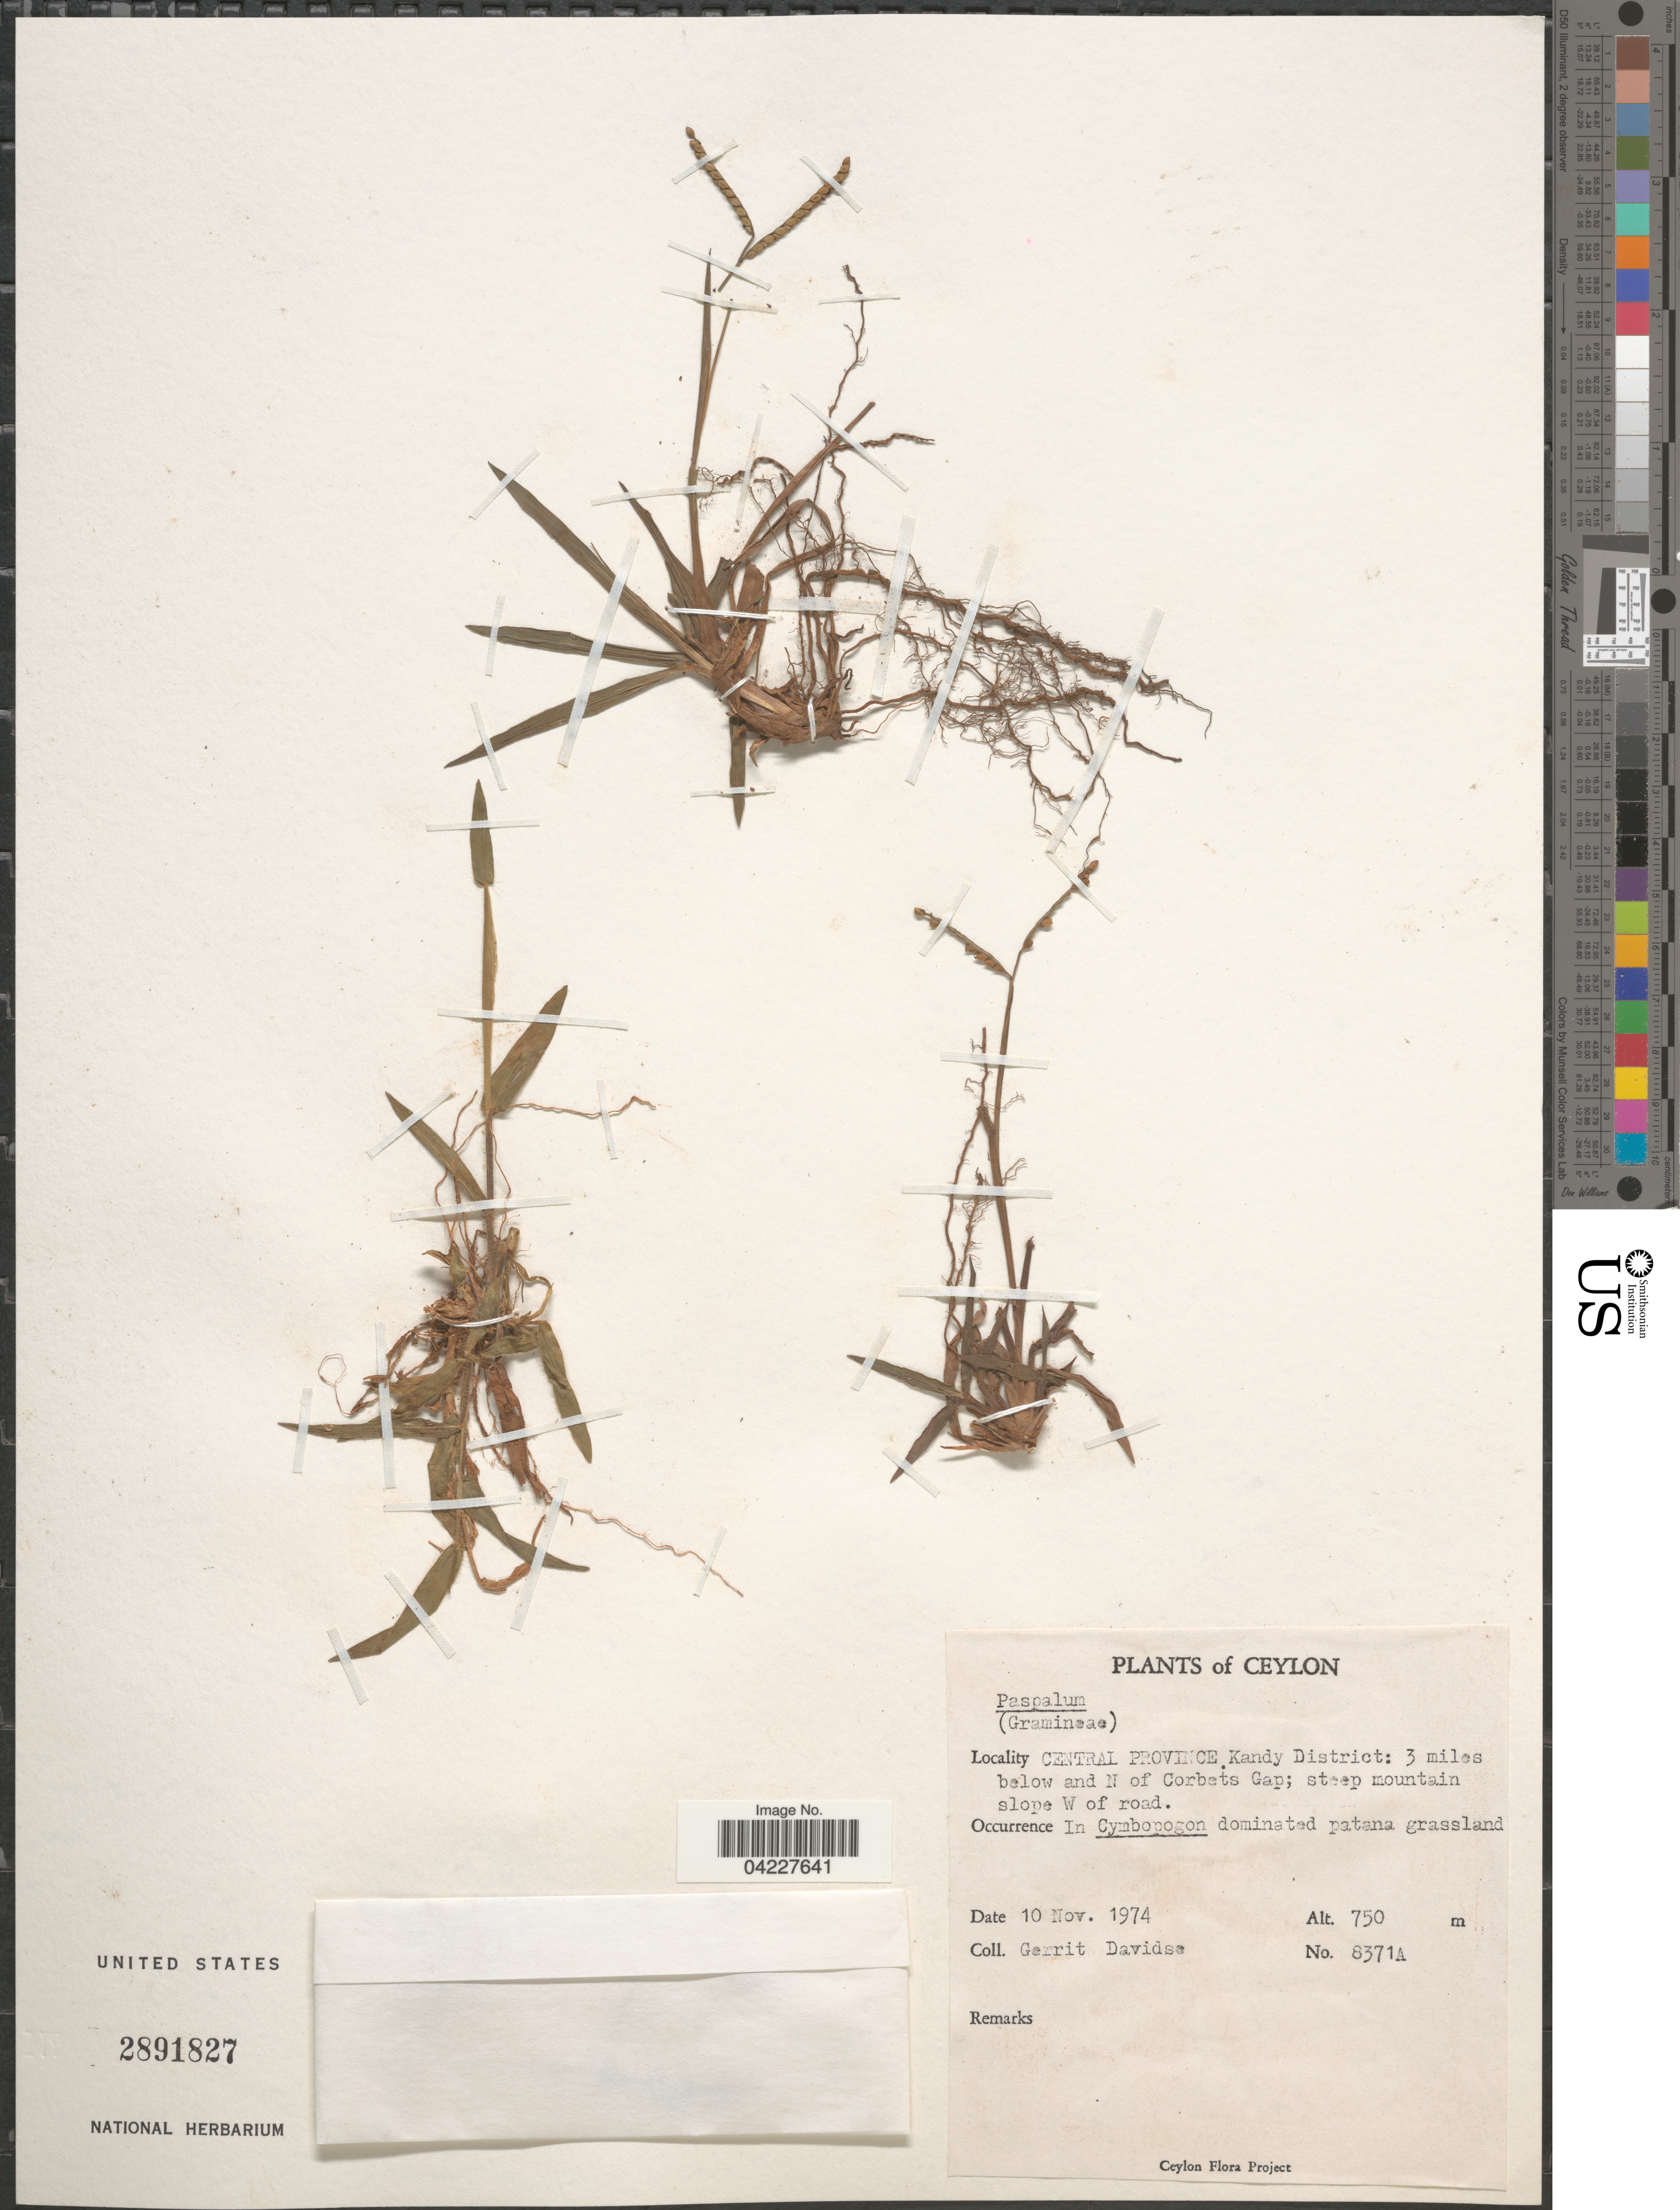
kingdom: Plantae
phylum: Tracheophyta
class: Liliopsida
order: Poales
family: Poaceae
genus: Paspalum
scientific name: Paspalum sp.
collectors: G. Davidse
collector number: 8371A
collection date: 1974-11-10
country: Sri Lanka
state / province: Central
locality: Ceylon. Kandy District: 3 miles below and N of Corbets Gap; steep mountain slope W of road.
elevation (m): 750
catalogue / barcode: US 2891827